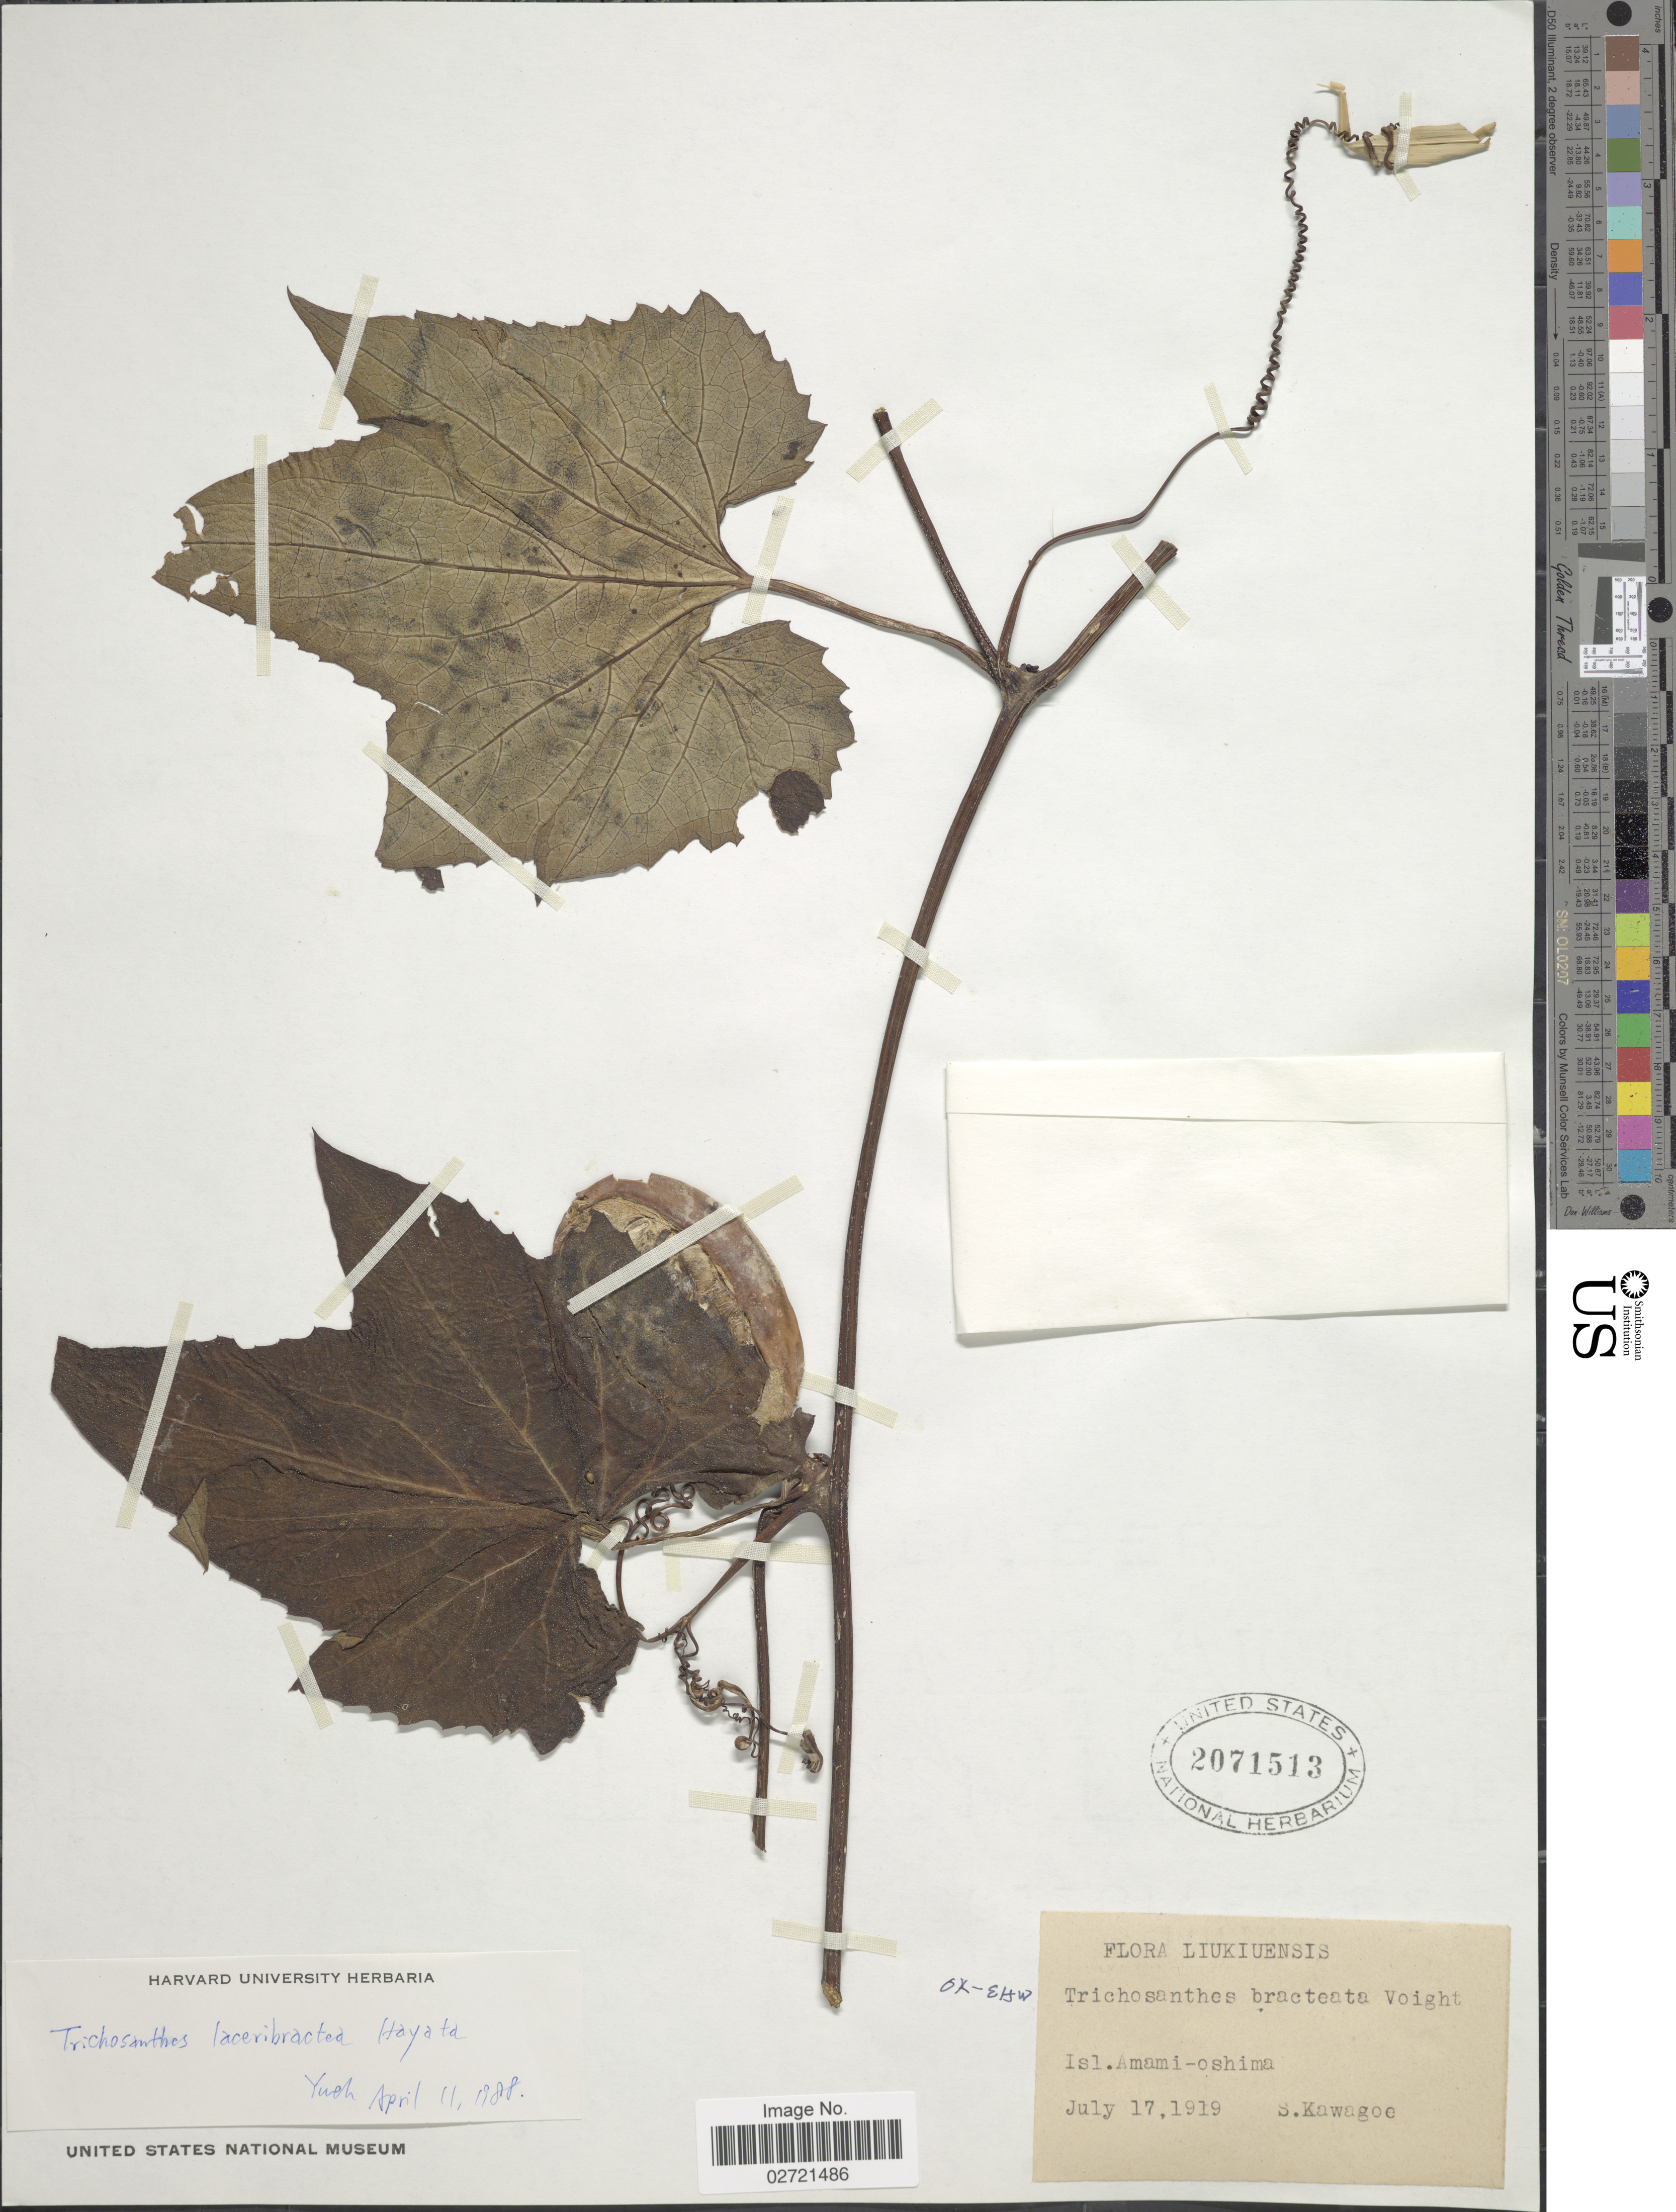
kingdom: Plantae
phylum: Tracheophyta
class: Magnoliopsida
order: Cucurbitales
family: Cucurbitaceae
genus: Trichosanthes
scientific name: Trichosanthes laceribractea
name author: Hayata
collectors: S. Kawagoe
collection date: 1919-07-17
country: Japan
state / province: Okinawa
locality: Liukiuensis, Isl. Amami-oshima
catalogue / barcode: US 2071513